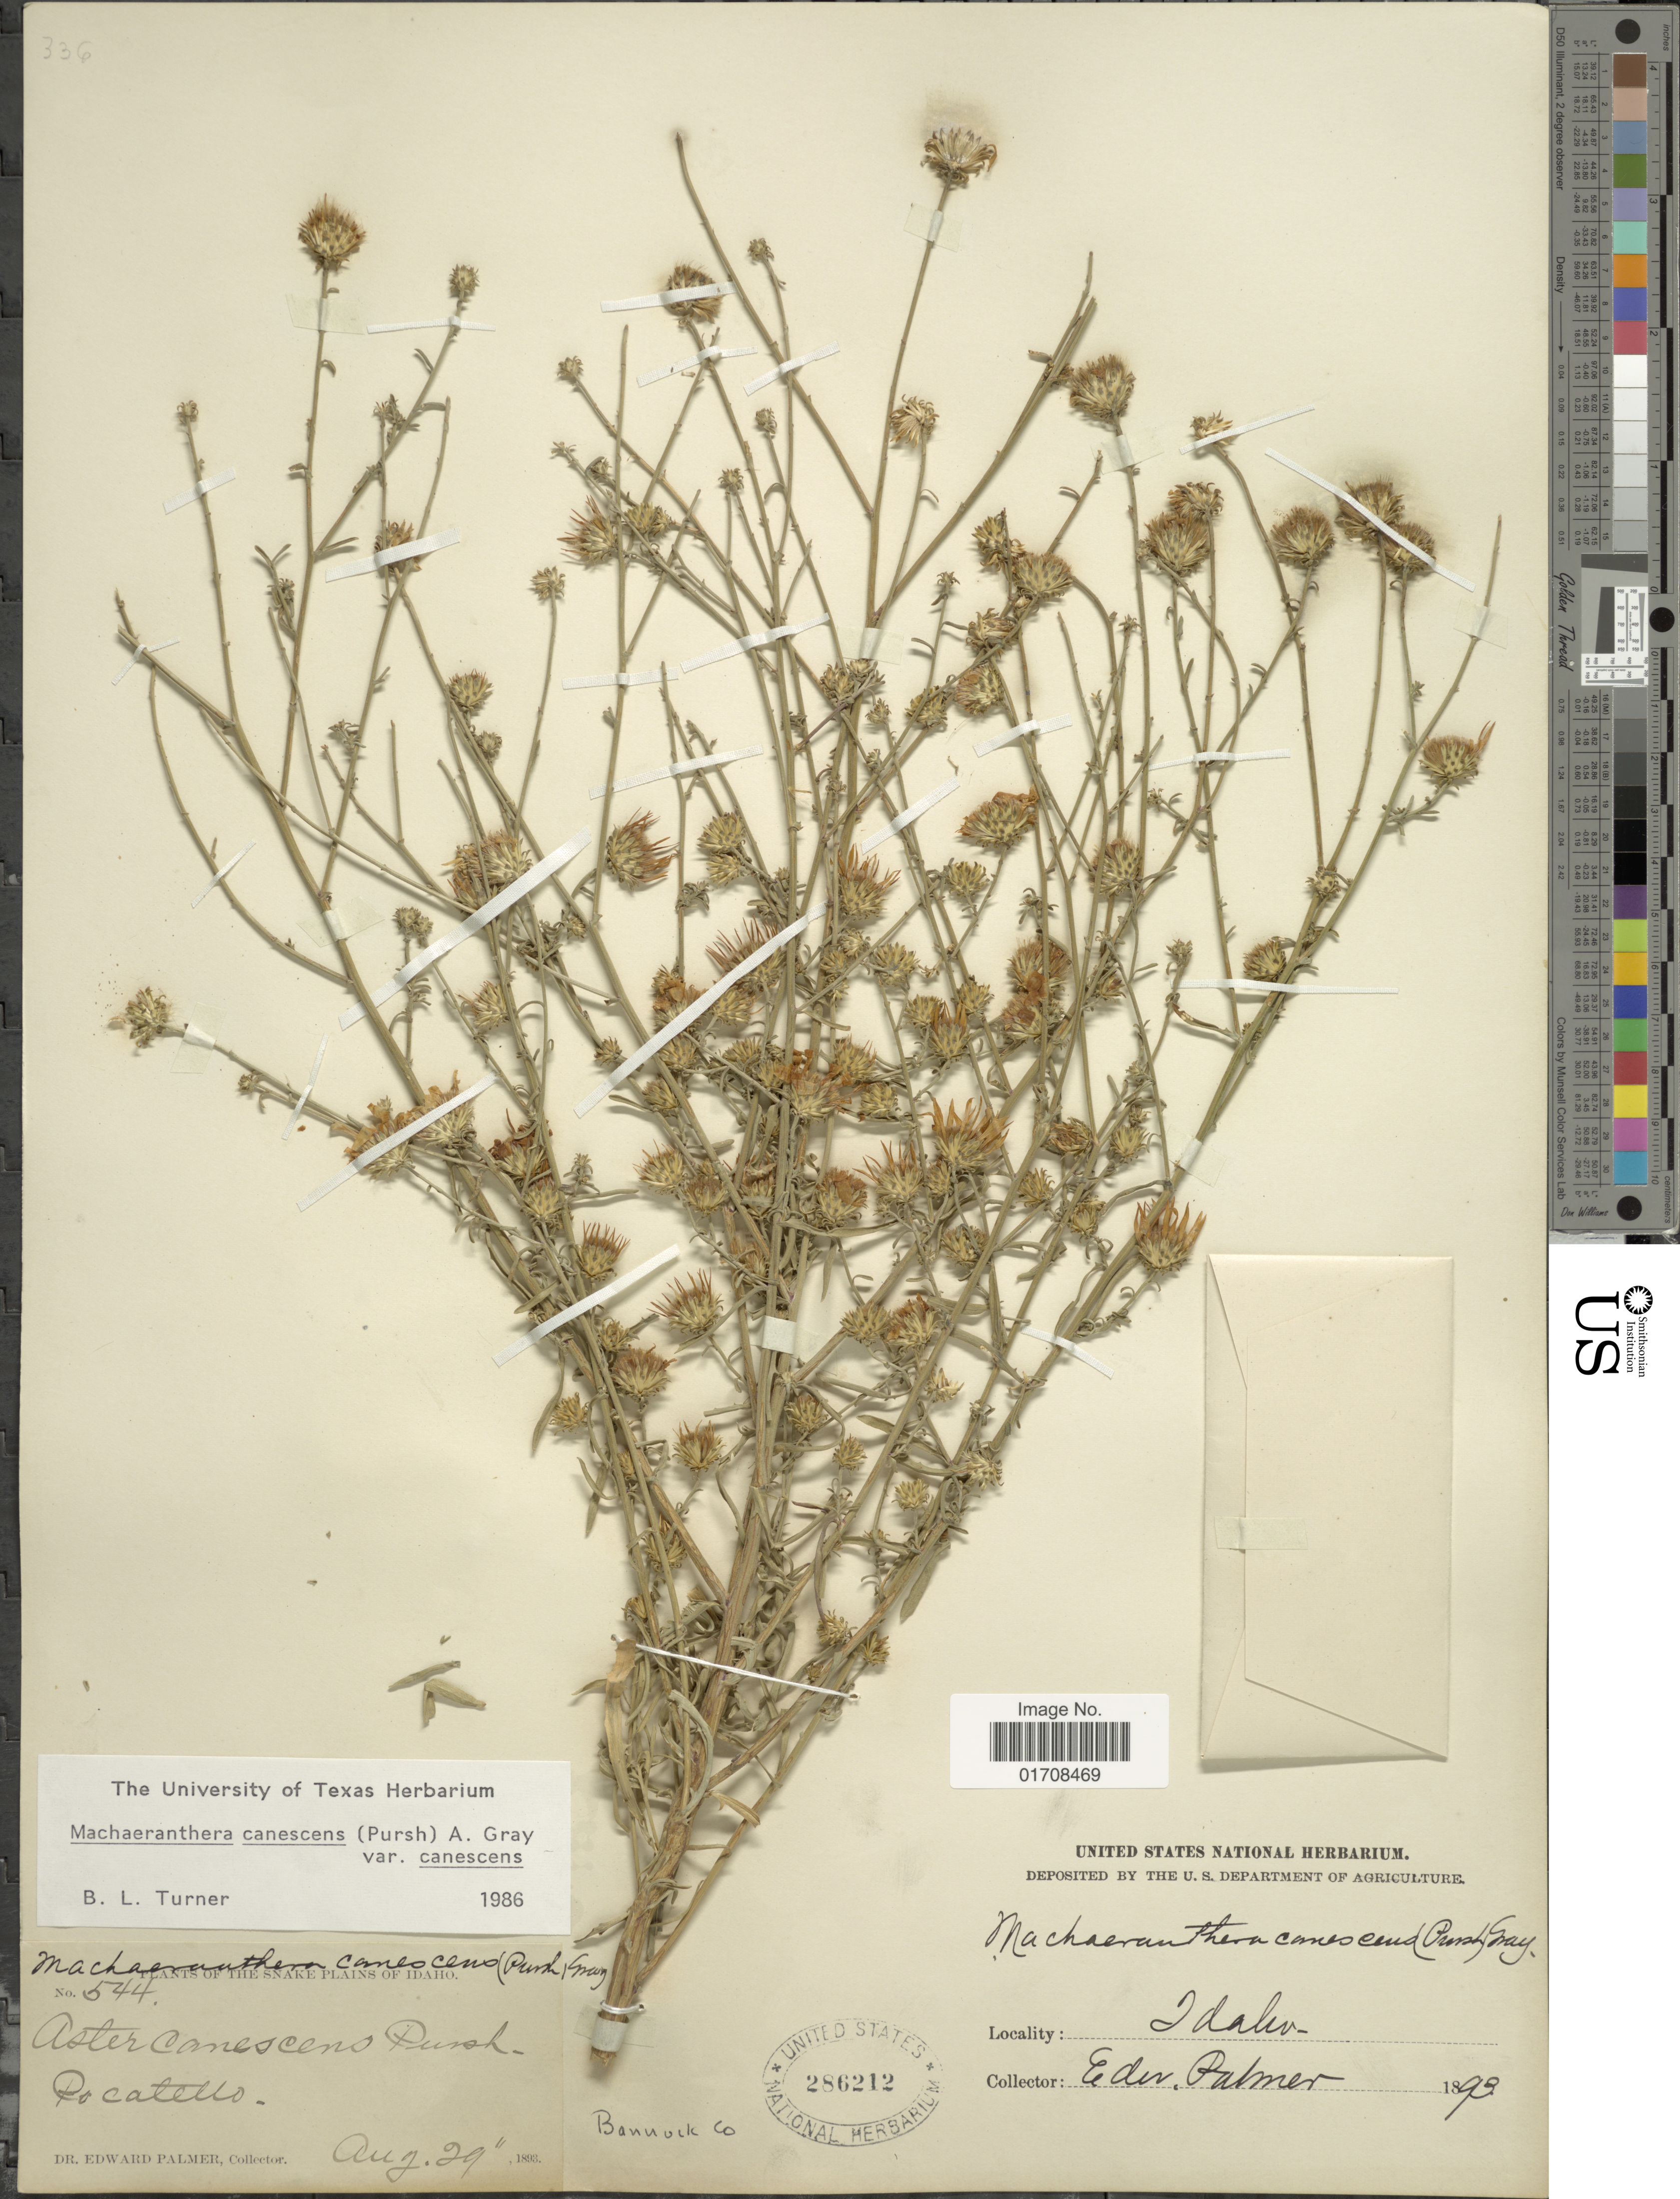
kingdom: Plantae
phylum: Tracheophyta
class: Magnoliopsida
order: Asterales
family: Asteraceae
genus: Machaeranthera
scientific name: Machaeranthera canescens var. canescens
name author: (Pursh) A. Gray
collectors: E. Palmer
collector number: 544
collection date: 1893-08-29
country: United States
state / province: Idaho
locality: Snake Plains, Pocatello, Bannock Co.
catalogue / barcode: US 286212